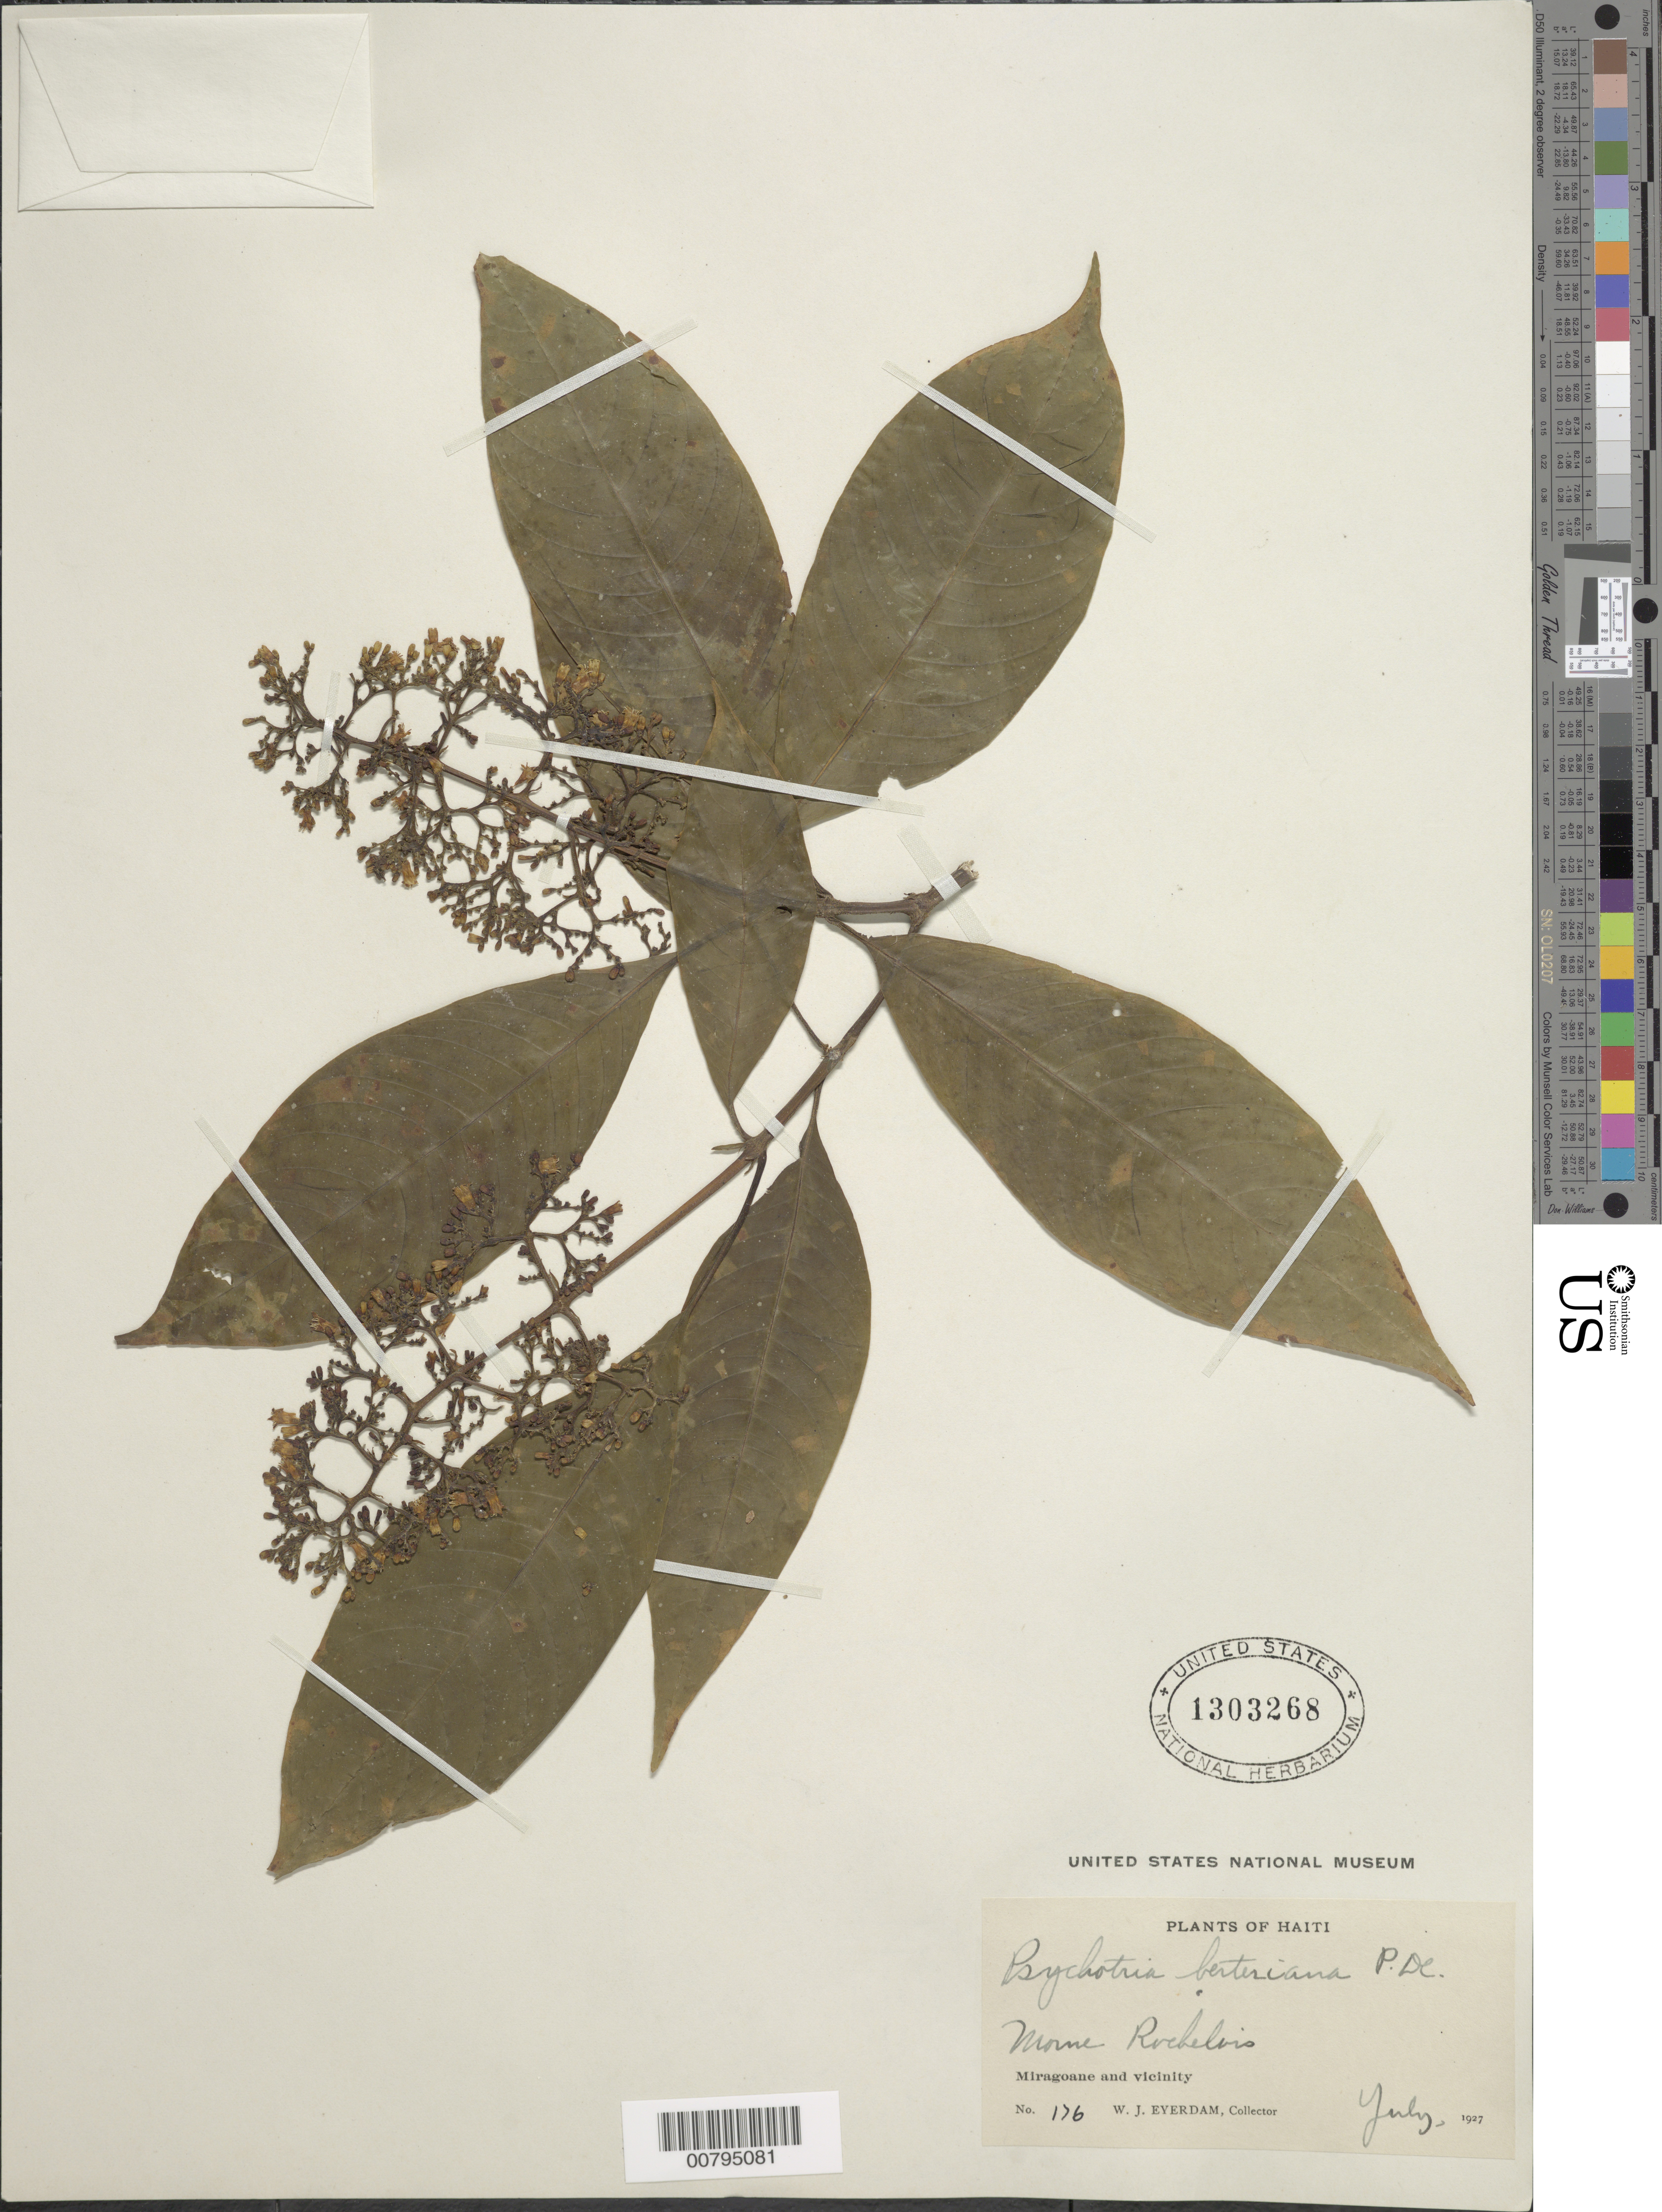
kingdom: Plantae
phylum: Tracheophyta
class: Magnoliopsida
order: Gentianales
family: Rubiaceae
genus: Psychotria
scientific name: Psychotria berteroana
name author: DC.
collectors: W. J. Eyerdam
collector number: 176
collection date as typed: Jul 1927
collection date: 1927-07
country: Haiti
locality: Morne Rverbelvis (sp?). Miragoane and vicinity.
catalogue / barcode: US 1303268